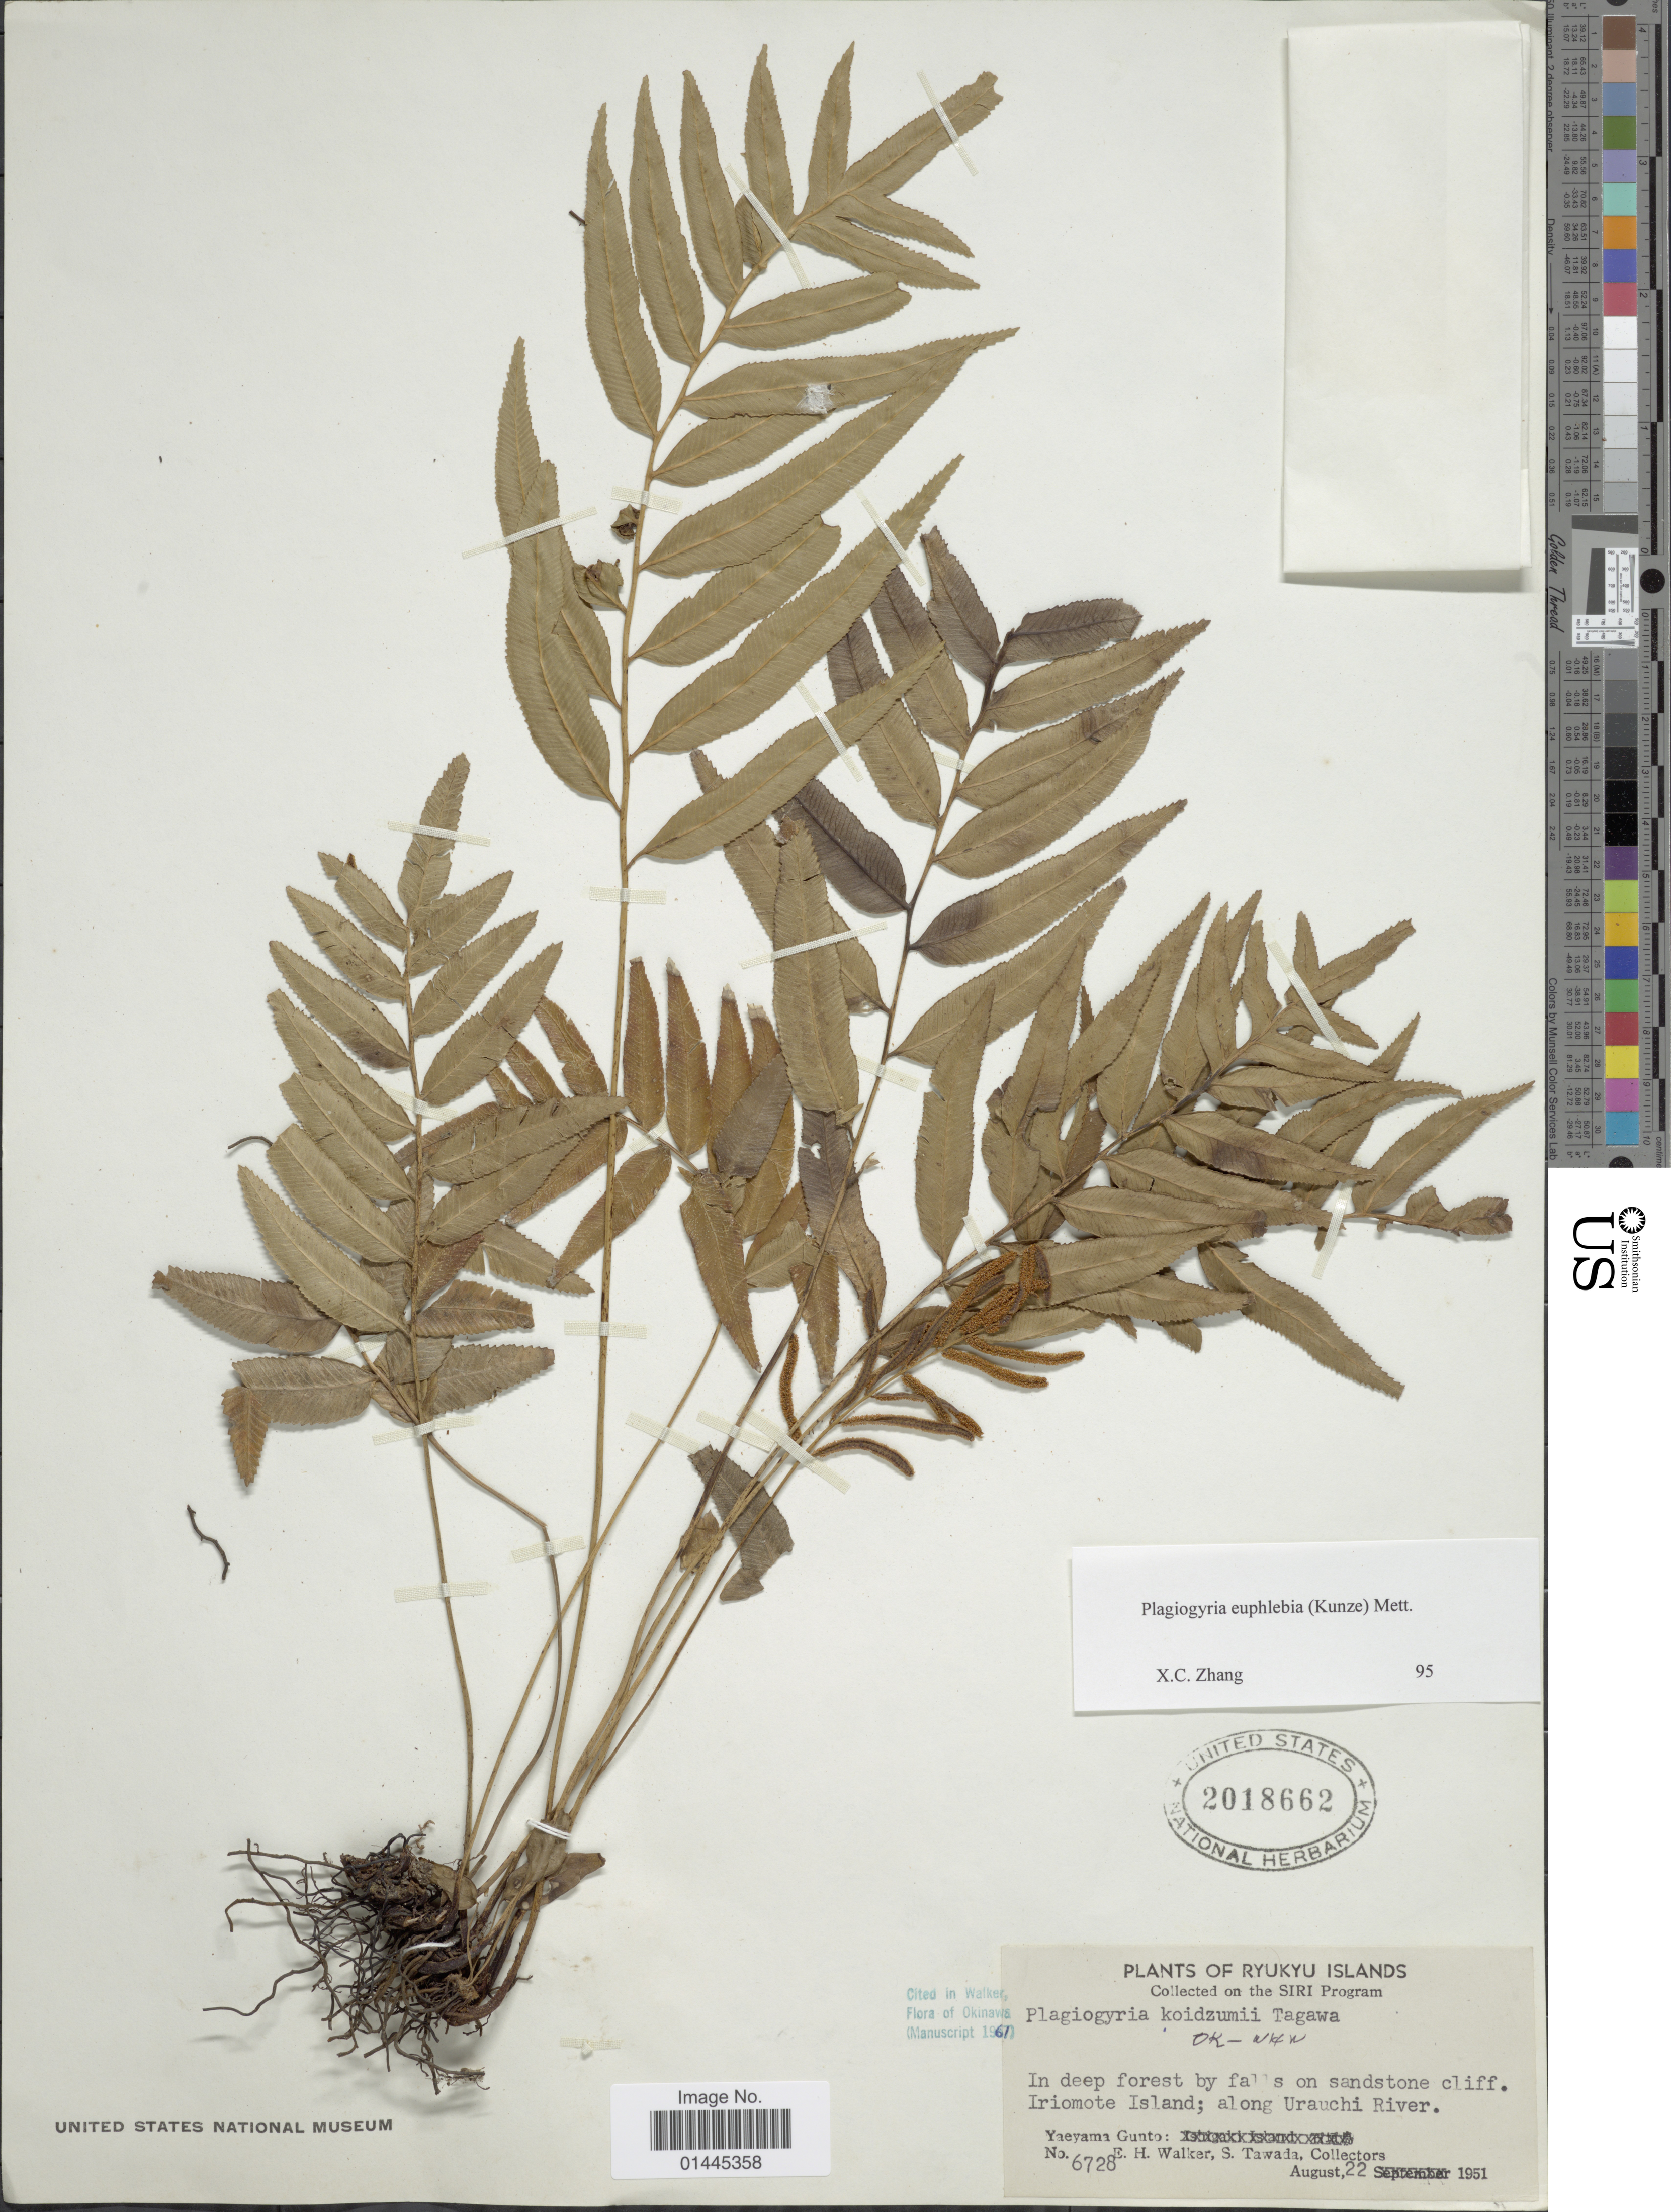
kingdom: Plantae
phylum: Tracheophyta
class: Polypodiopsida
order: Cyatheales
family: Plagiogyriaceae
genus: Plagiogyria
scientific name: Plagiogyria euphlebia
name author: (Kunze) Mett.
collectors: E. H. Walker & S. Tawada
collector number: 6728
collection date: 1951-08-22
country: Japan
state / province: Okinawa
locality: Ryukyu Islands, By falls on sandstone cliff, Iriomote Island; along Urauchi River, Yaeyama Gunto.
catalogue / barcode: US 2018662